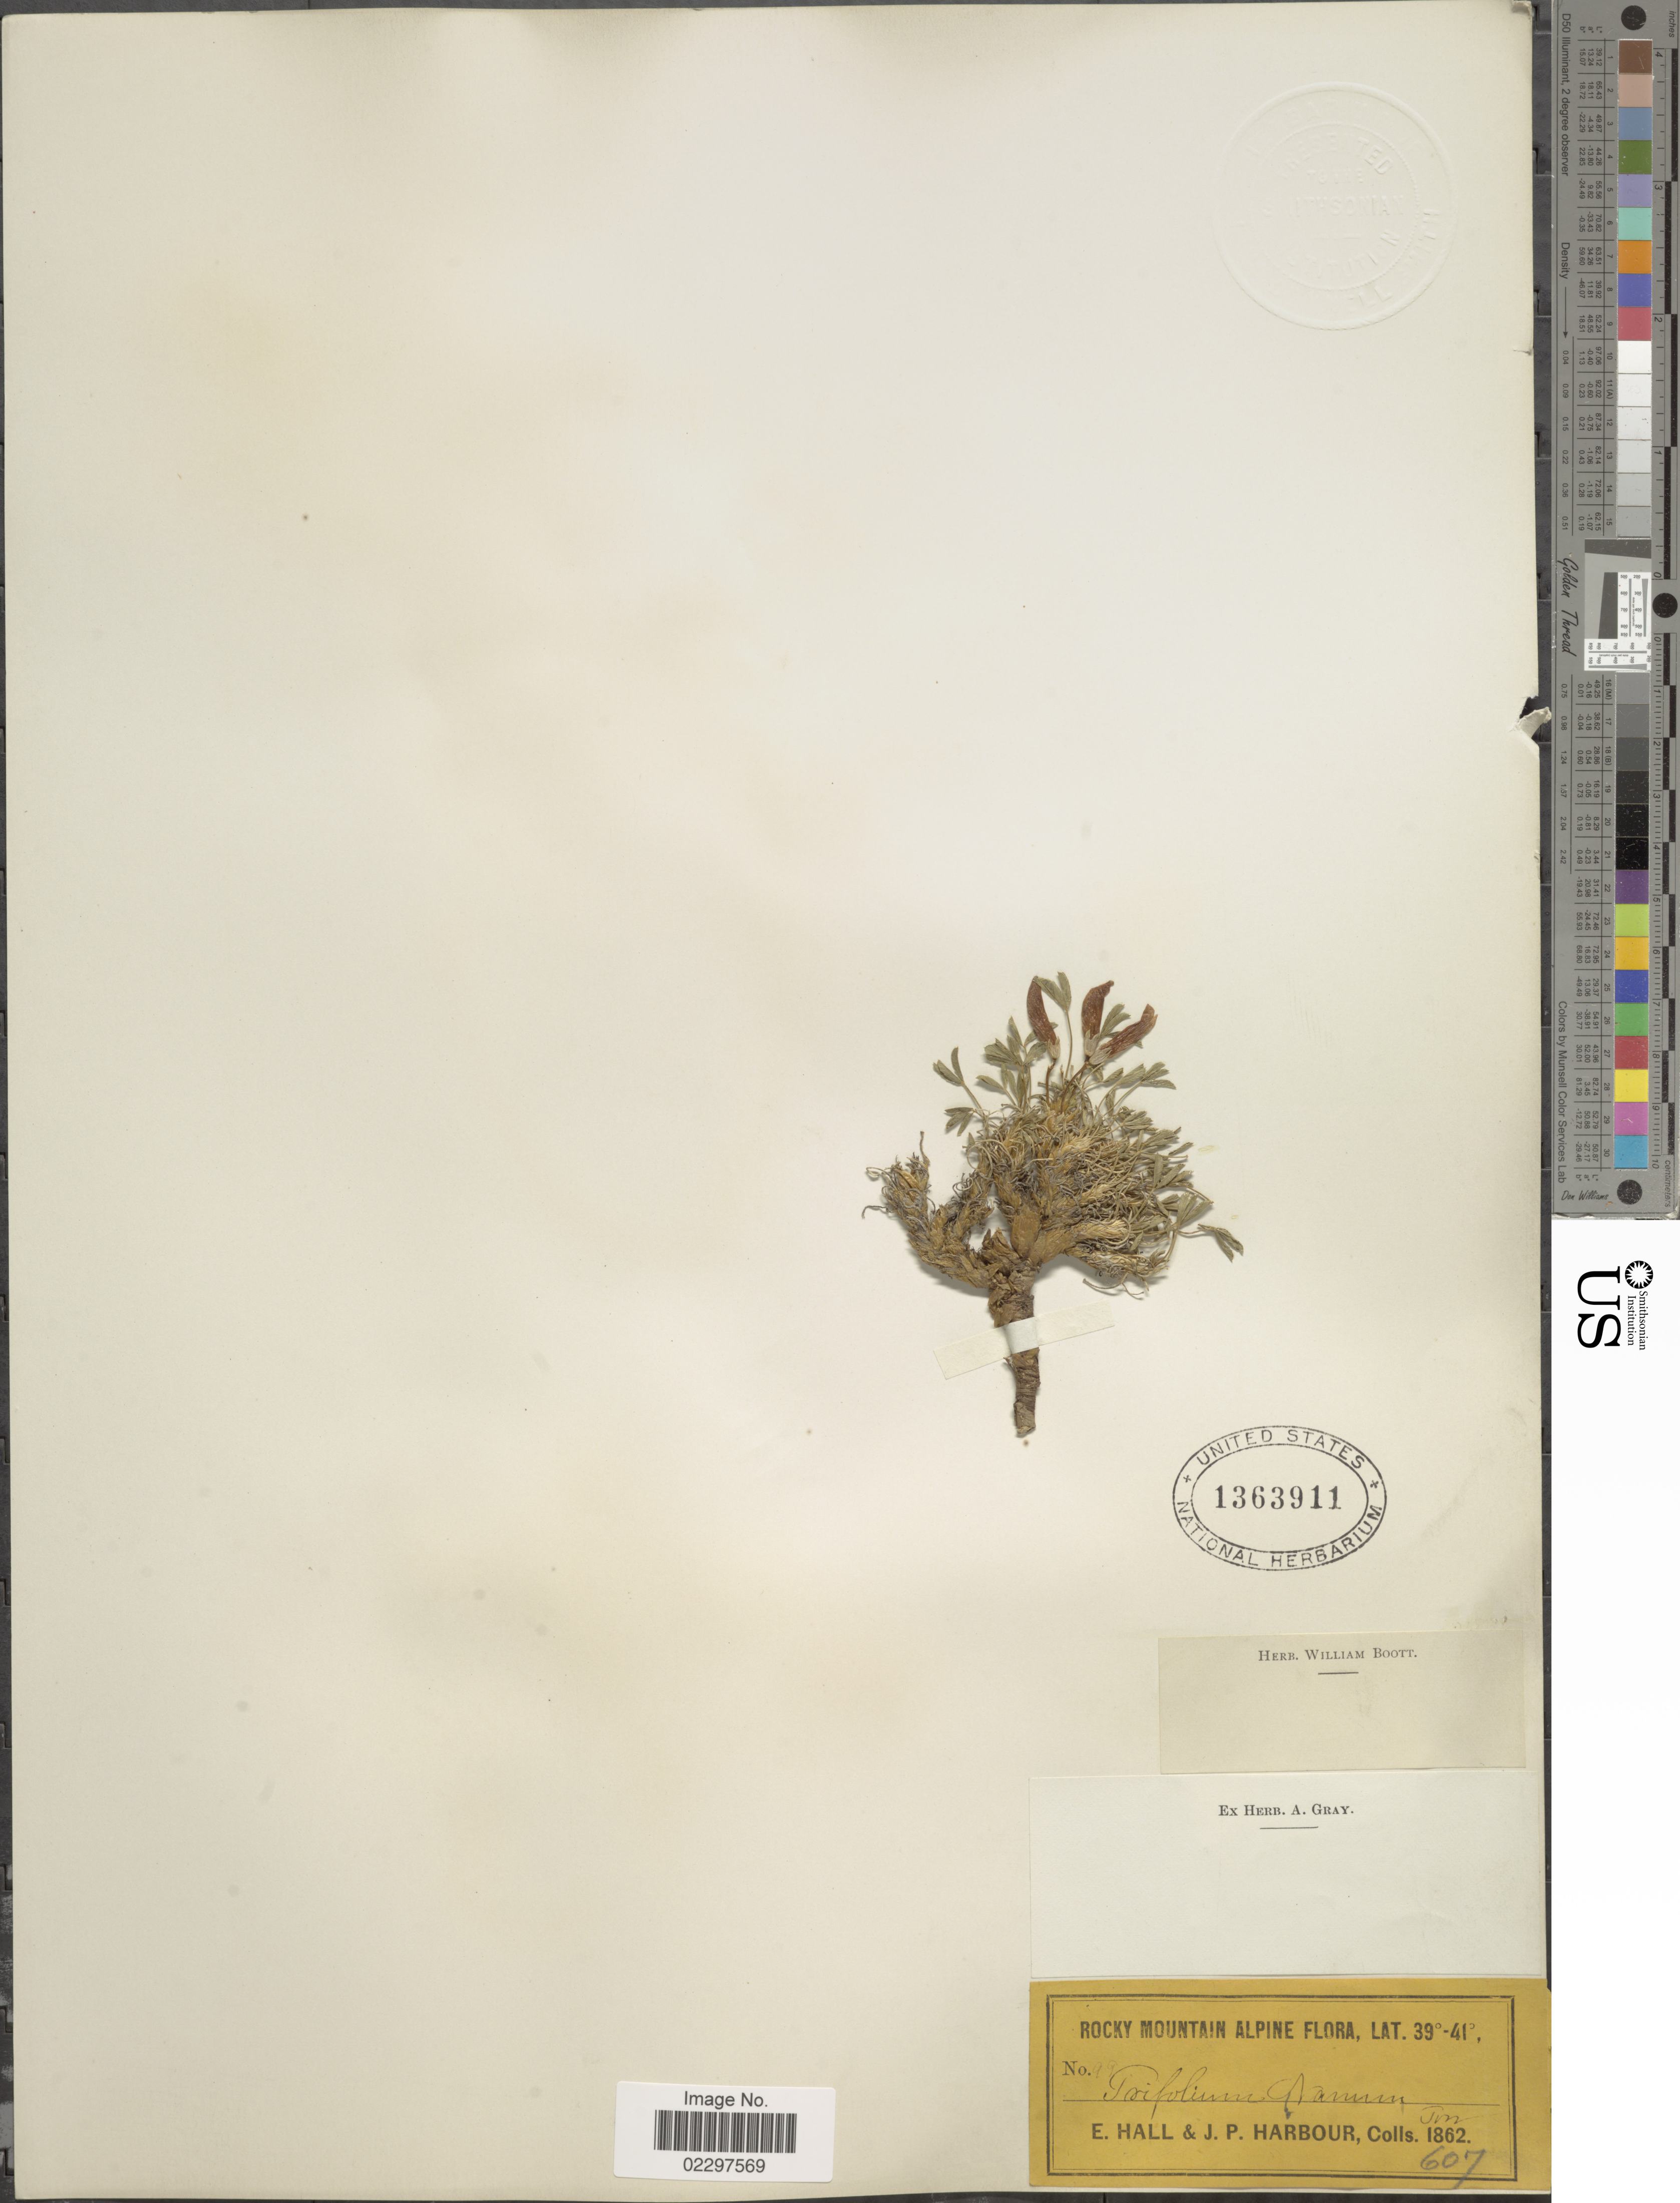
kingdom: Plantae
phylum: Tracheophyta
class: Magnoliopsida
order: Fabales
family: Fabaceae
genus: Trifolium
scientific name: Trifolium nanum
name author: Torr.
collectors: E. Hall & J. Harbour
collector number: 99*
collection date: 1862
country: United States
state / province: Colorado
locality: Rocky Mtns. Alpine flora.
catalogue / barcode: US 1363911